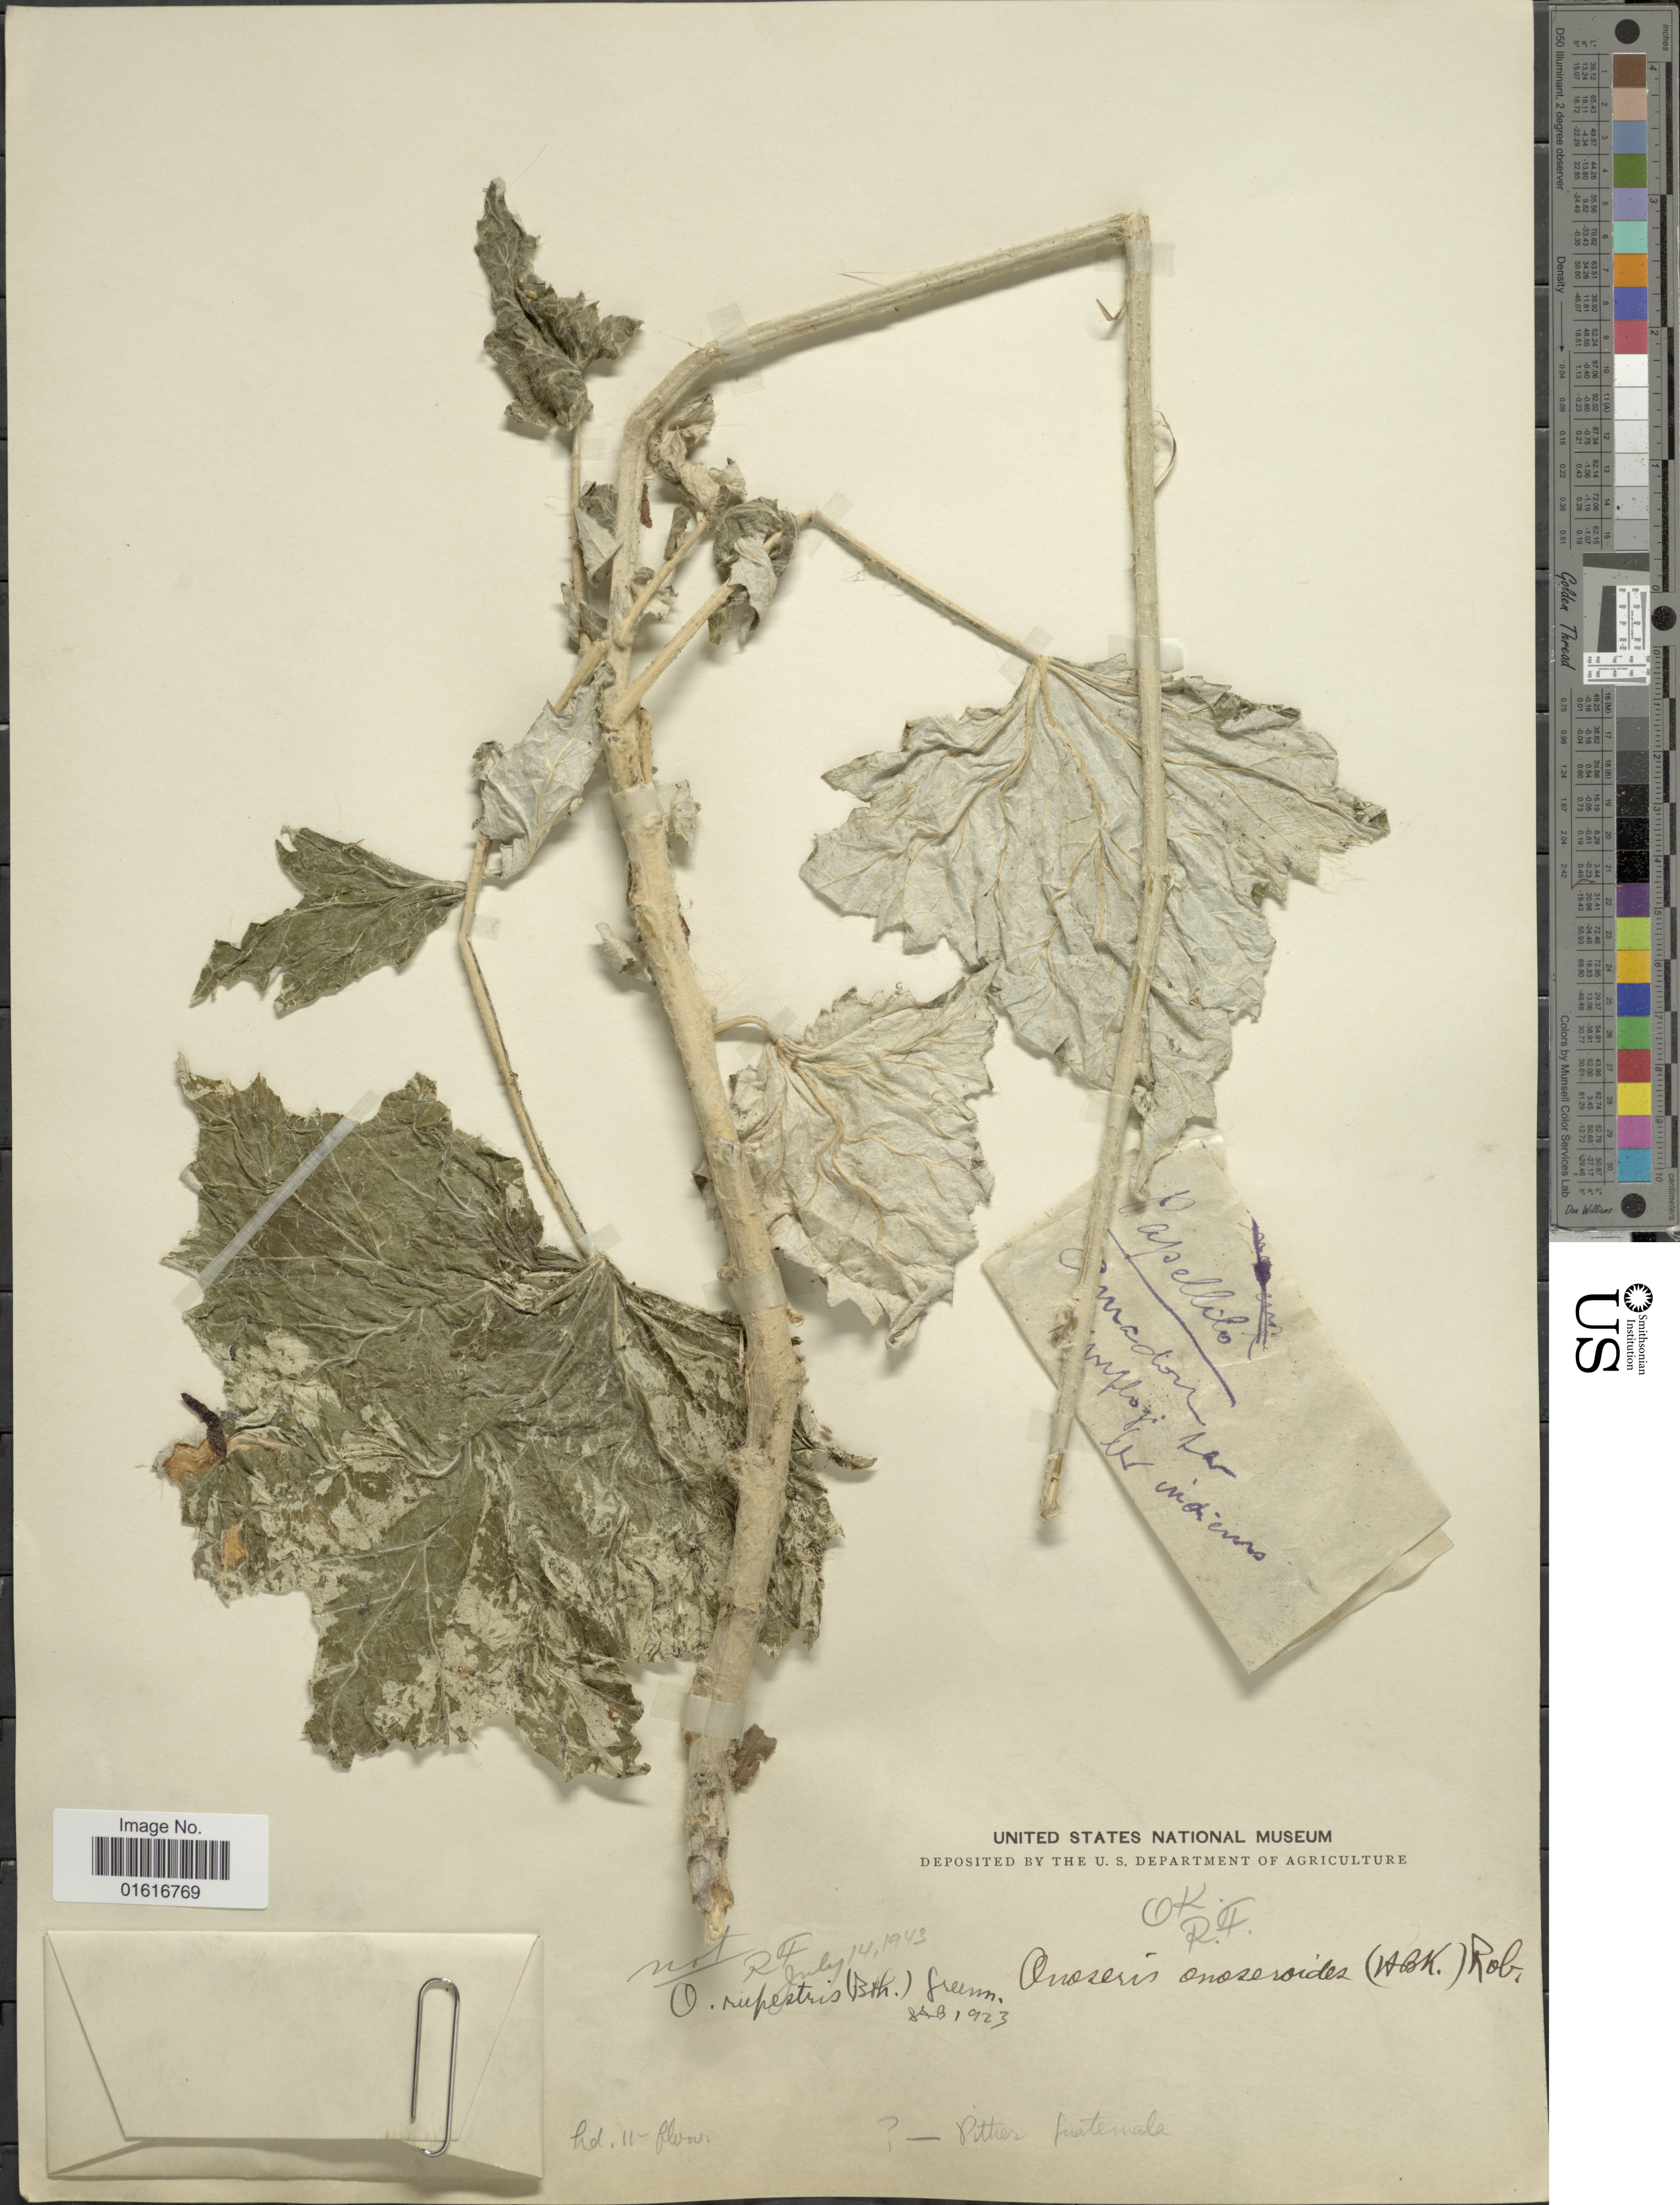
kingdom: Plantae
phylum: Tracheophyta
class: Magnoliopsida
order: Asterales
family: Asteraceae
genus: Onoseris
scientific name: Onoseris onoseroides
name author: (Kunth) B.L. Rob.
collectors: Pittier, --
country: Guatemala